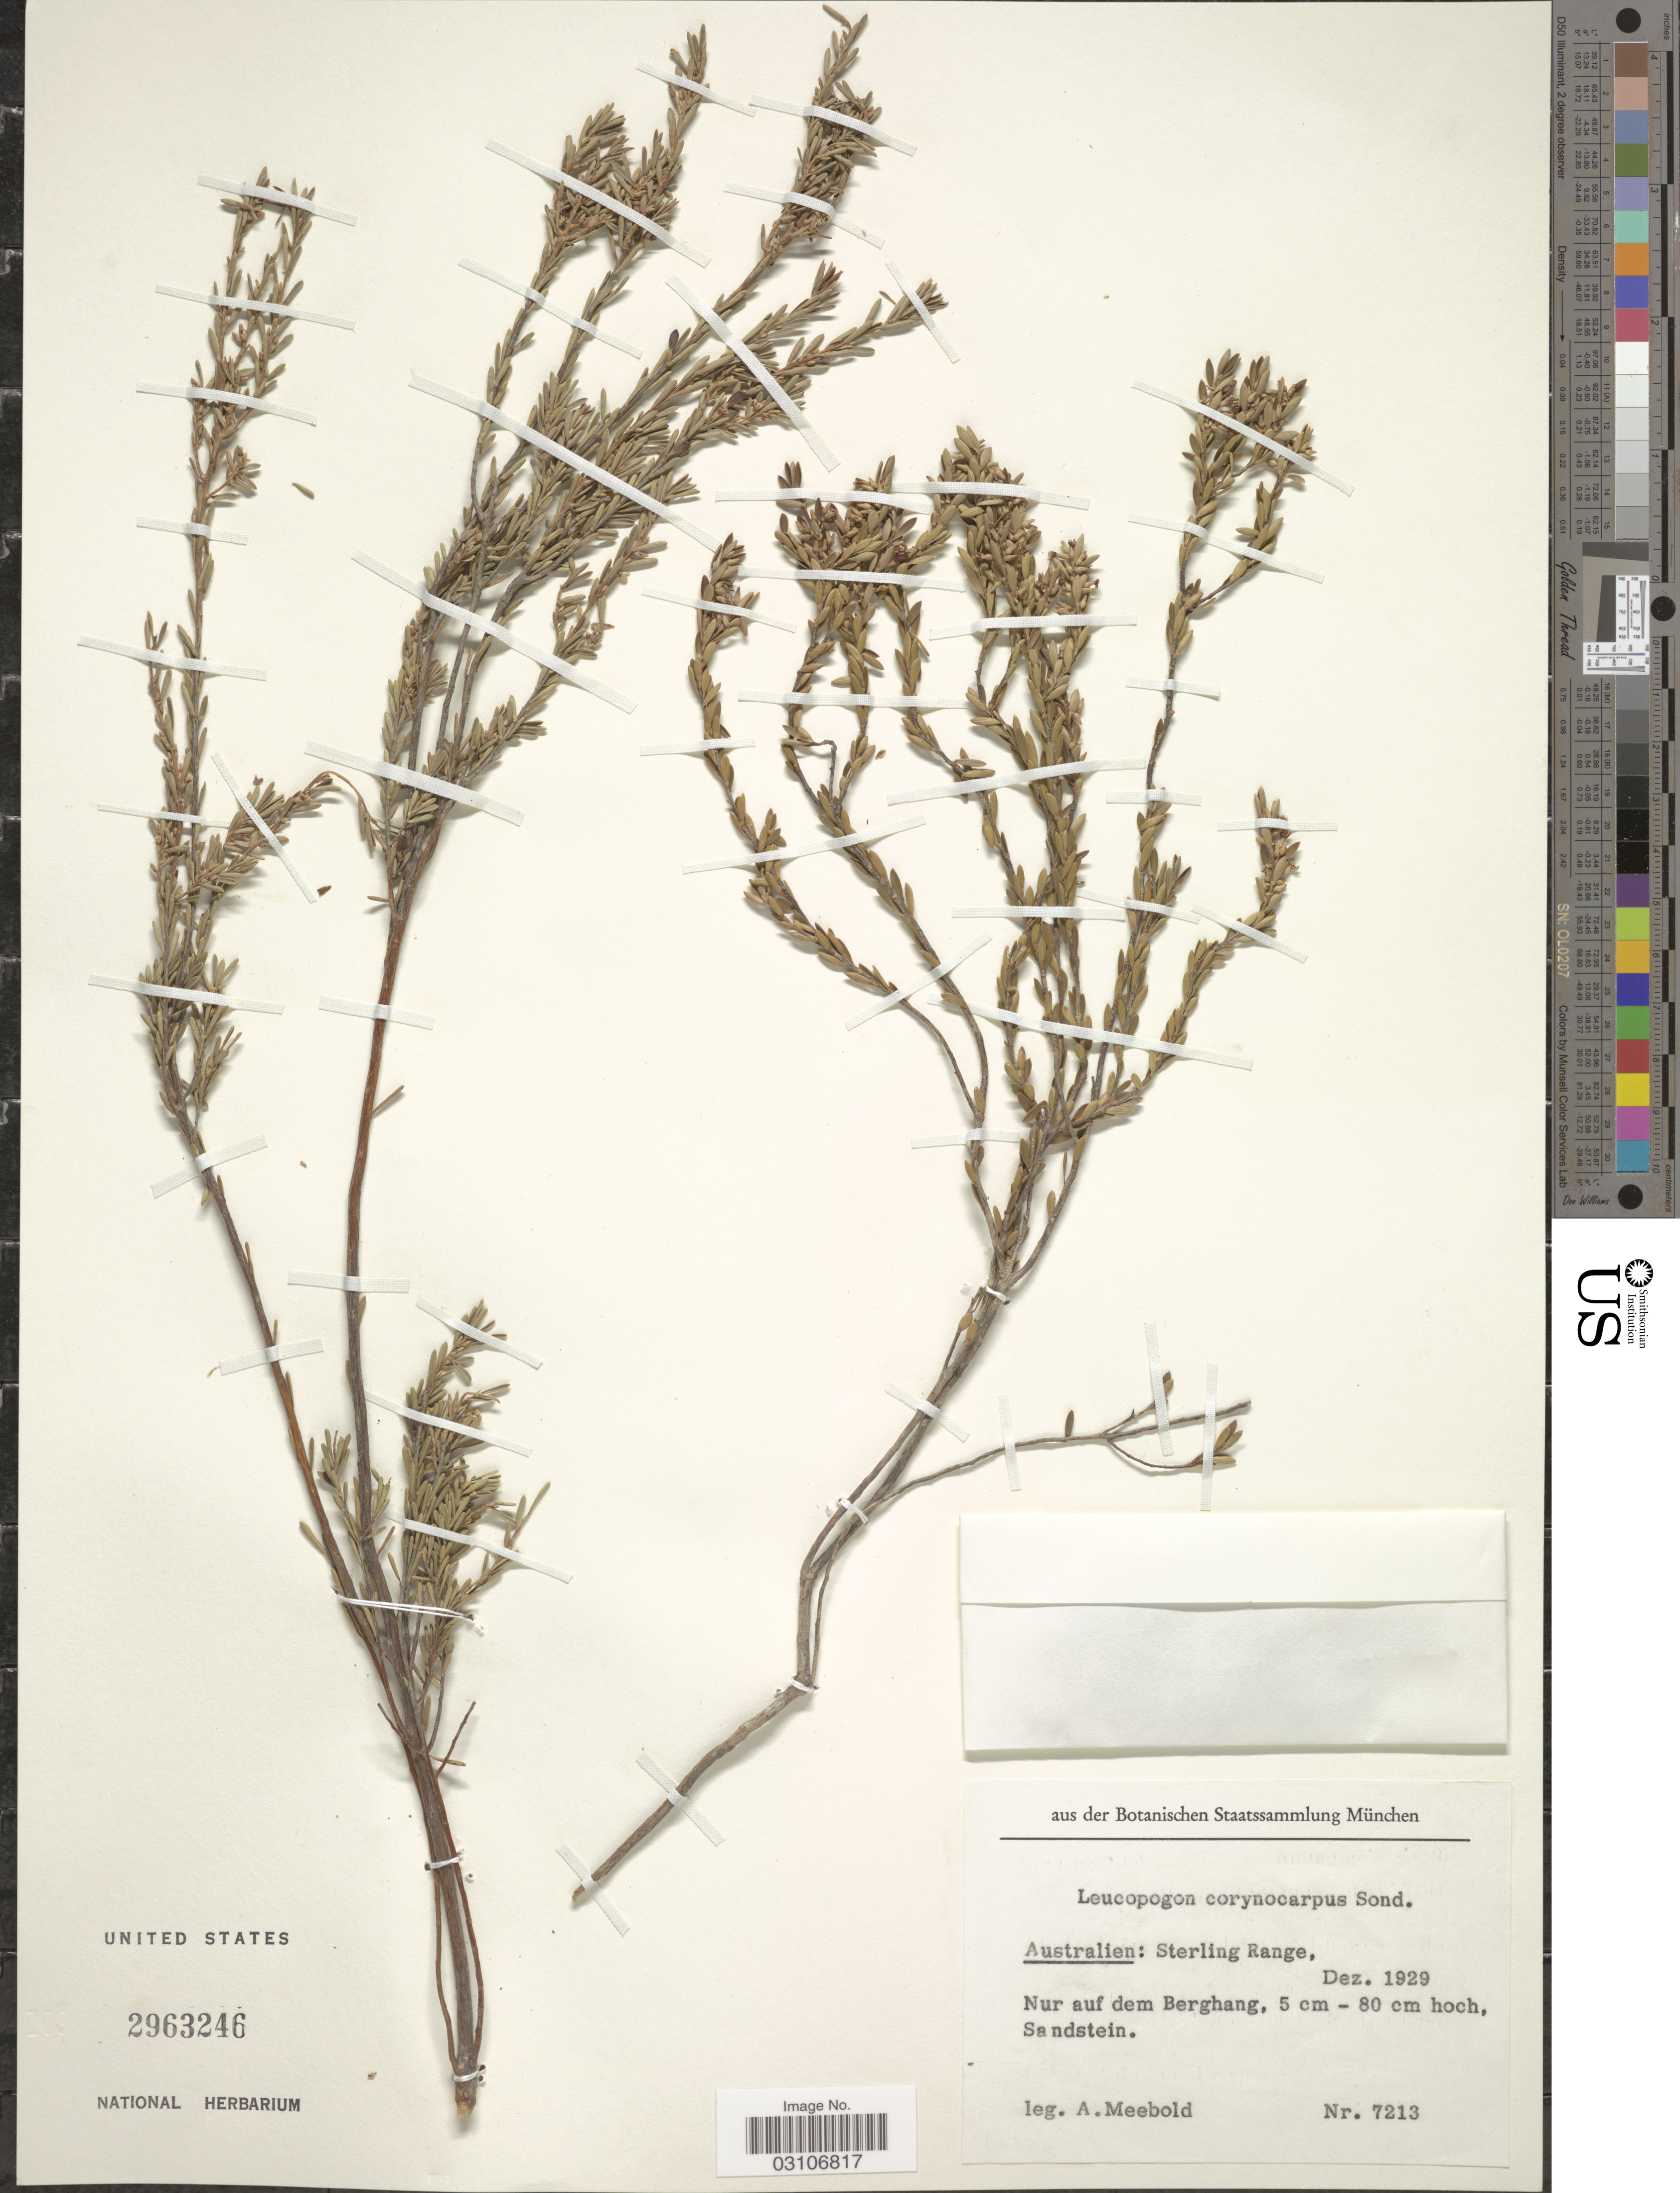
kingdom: Plantae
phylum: Tracheophyta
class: Magnoliopsida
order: Ericales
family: Ericaceae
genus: Leucopogon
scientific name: Leucopogon corynocarpus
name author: Sond.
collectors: A. Meebold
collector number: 7213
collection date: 1929-12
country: Australia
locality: Sterling Range.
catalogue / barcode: US 2963246